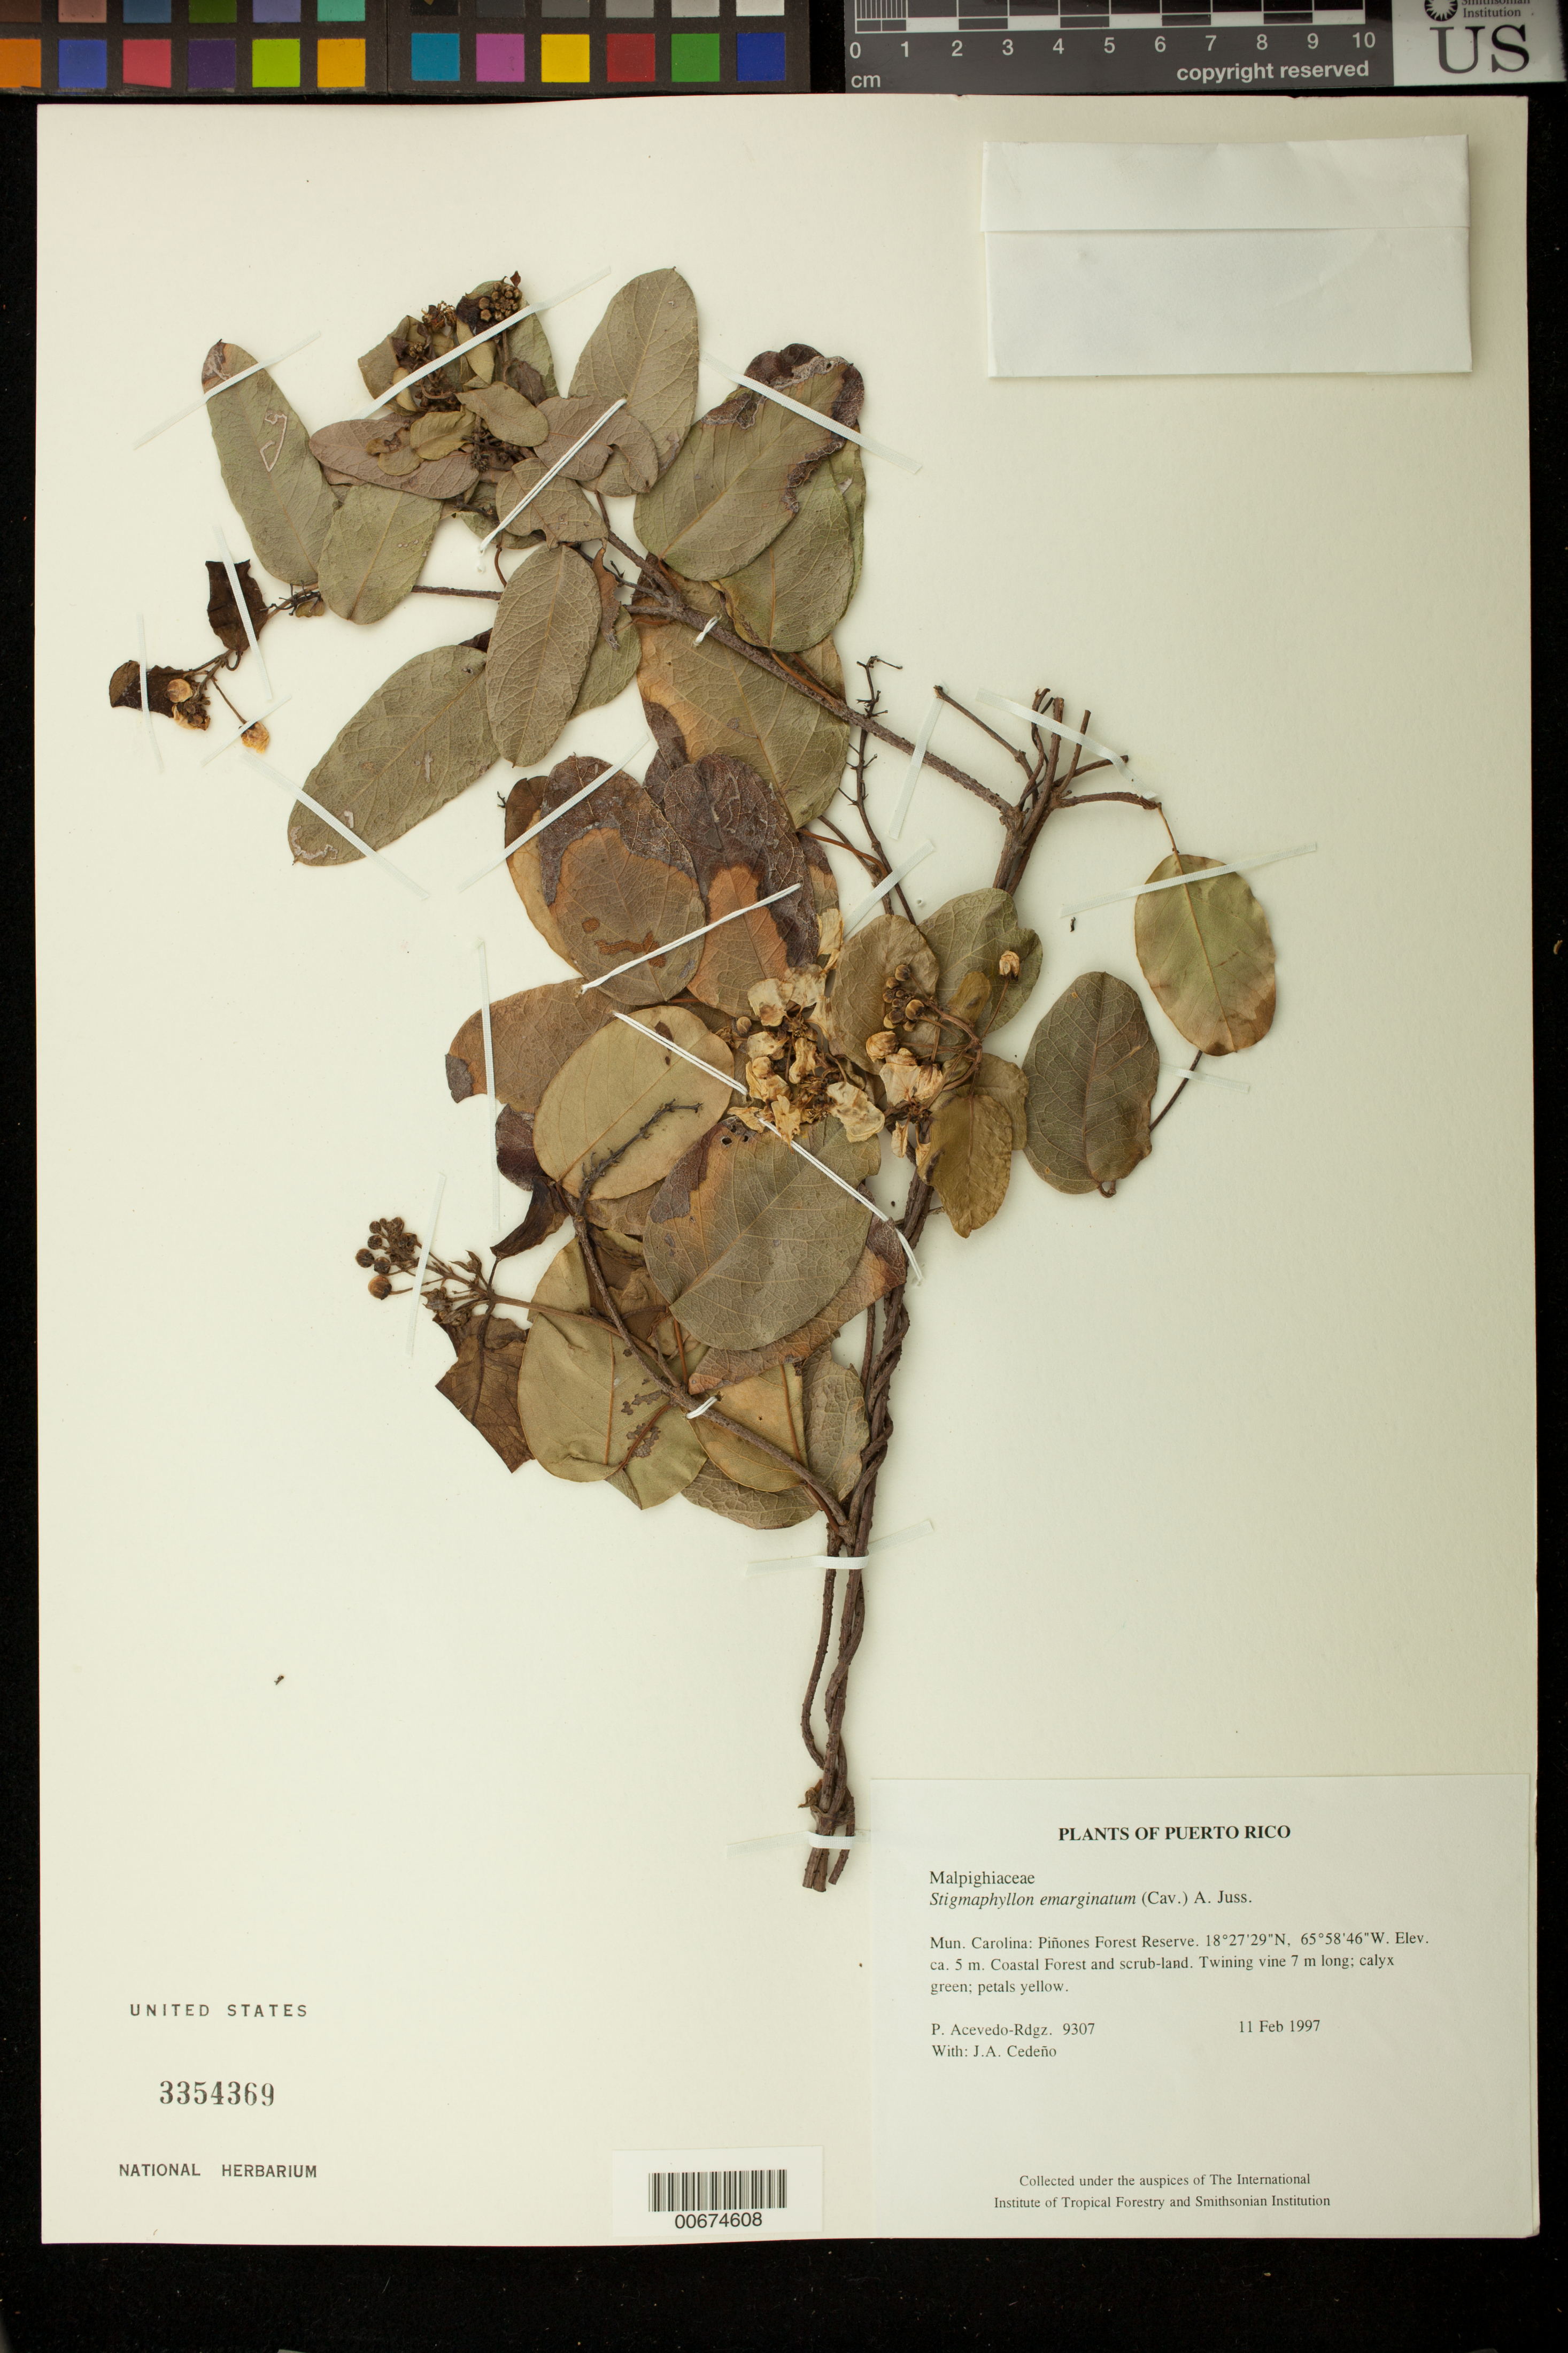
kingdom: Plantae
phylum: Tracheophyta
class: Magnoliopsida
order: Malpighiales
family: Malpighiaceae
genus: Stigmaphyllon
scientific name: Stigmaphyllon emarginatum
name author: (Cav.) A. Juss.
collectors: P. Acevedo-Rodr. & J. A. Cedeño M.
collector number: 9307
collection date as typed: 11 Feb 1997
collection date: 1997-02-11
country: Puerto Rico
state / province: Carolina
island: Puerto Rico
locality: Piñones Forest Reserve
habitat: coastal forest and scrub-land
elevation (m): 5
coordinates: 18.45805556, -65.97944444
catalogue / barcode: US 3354369